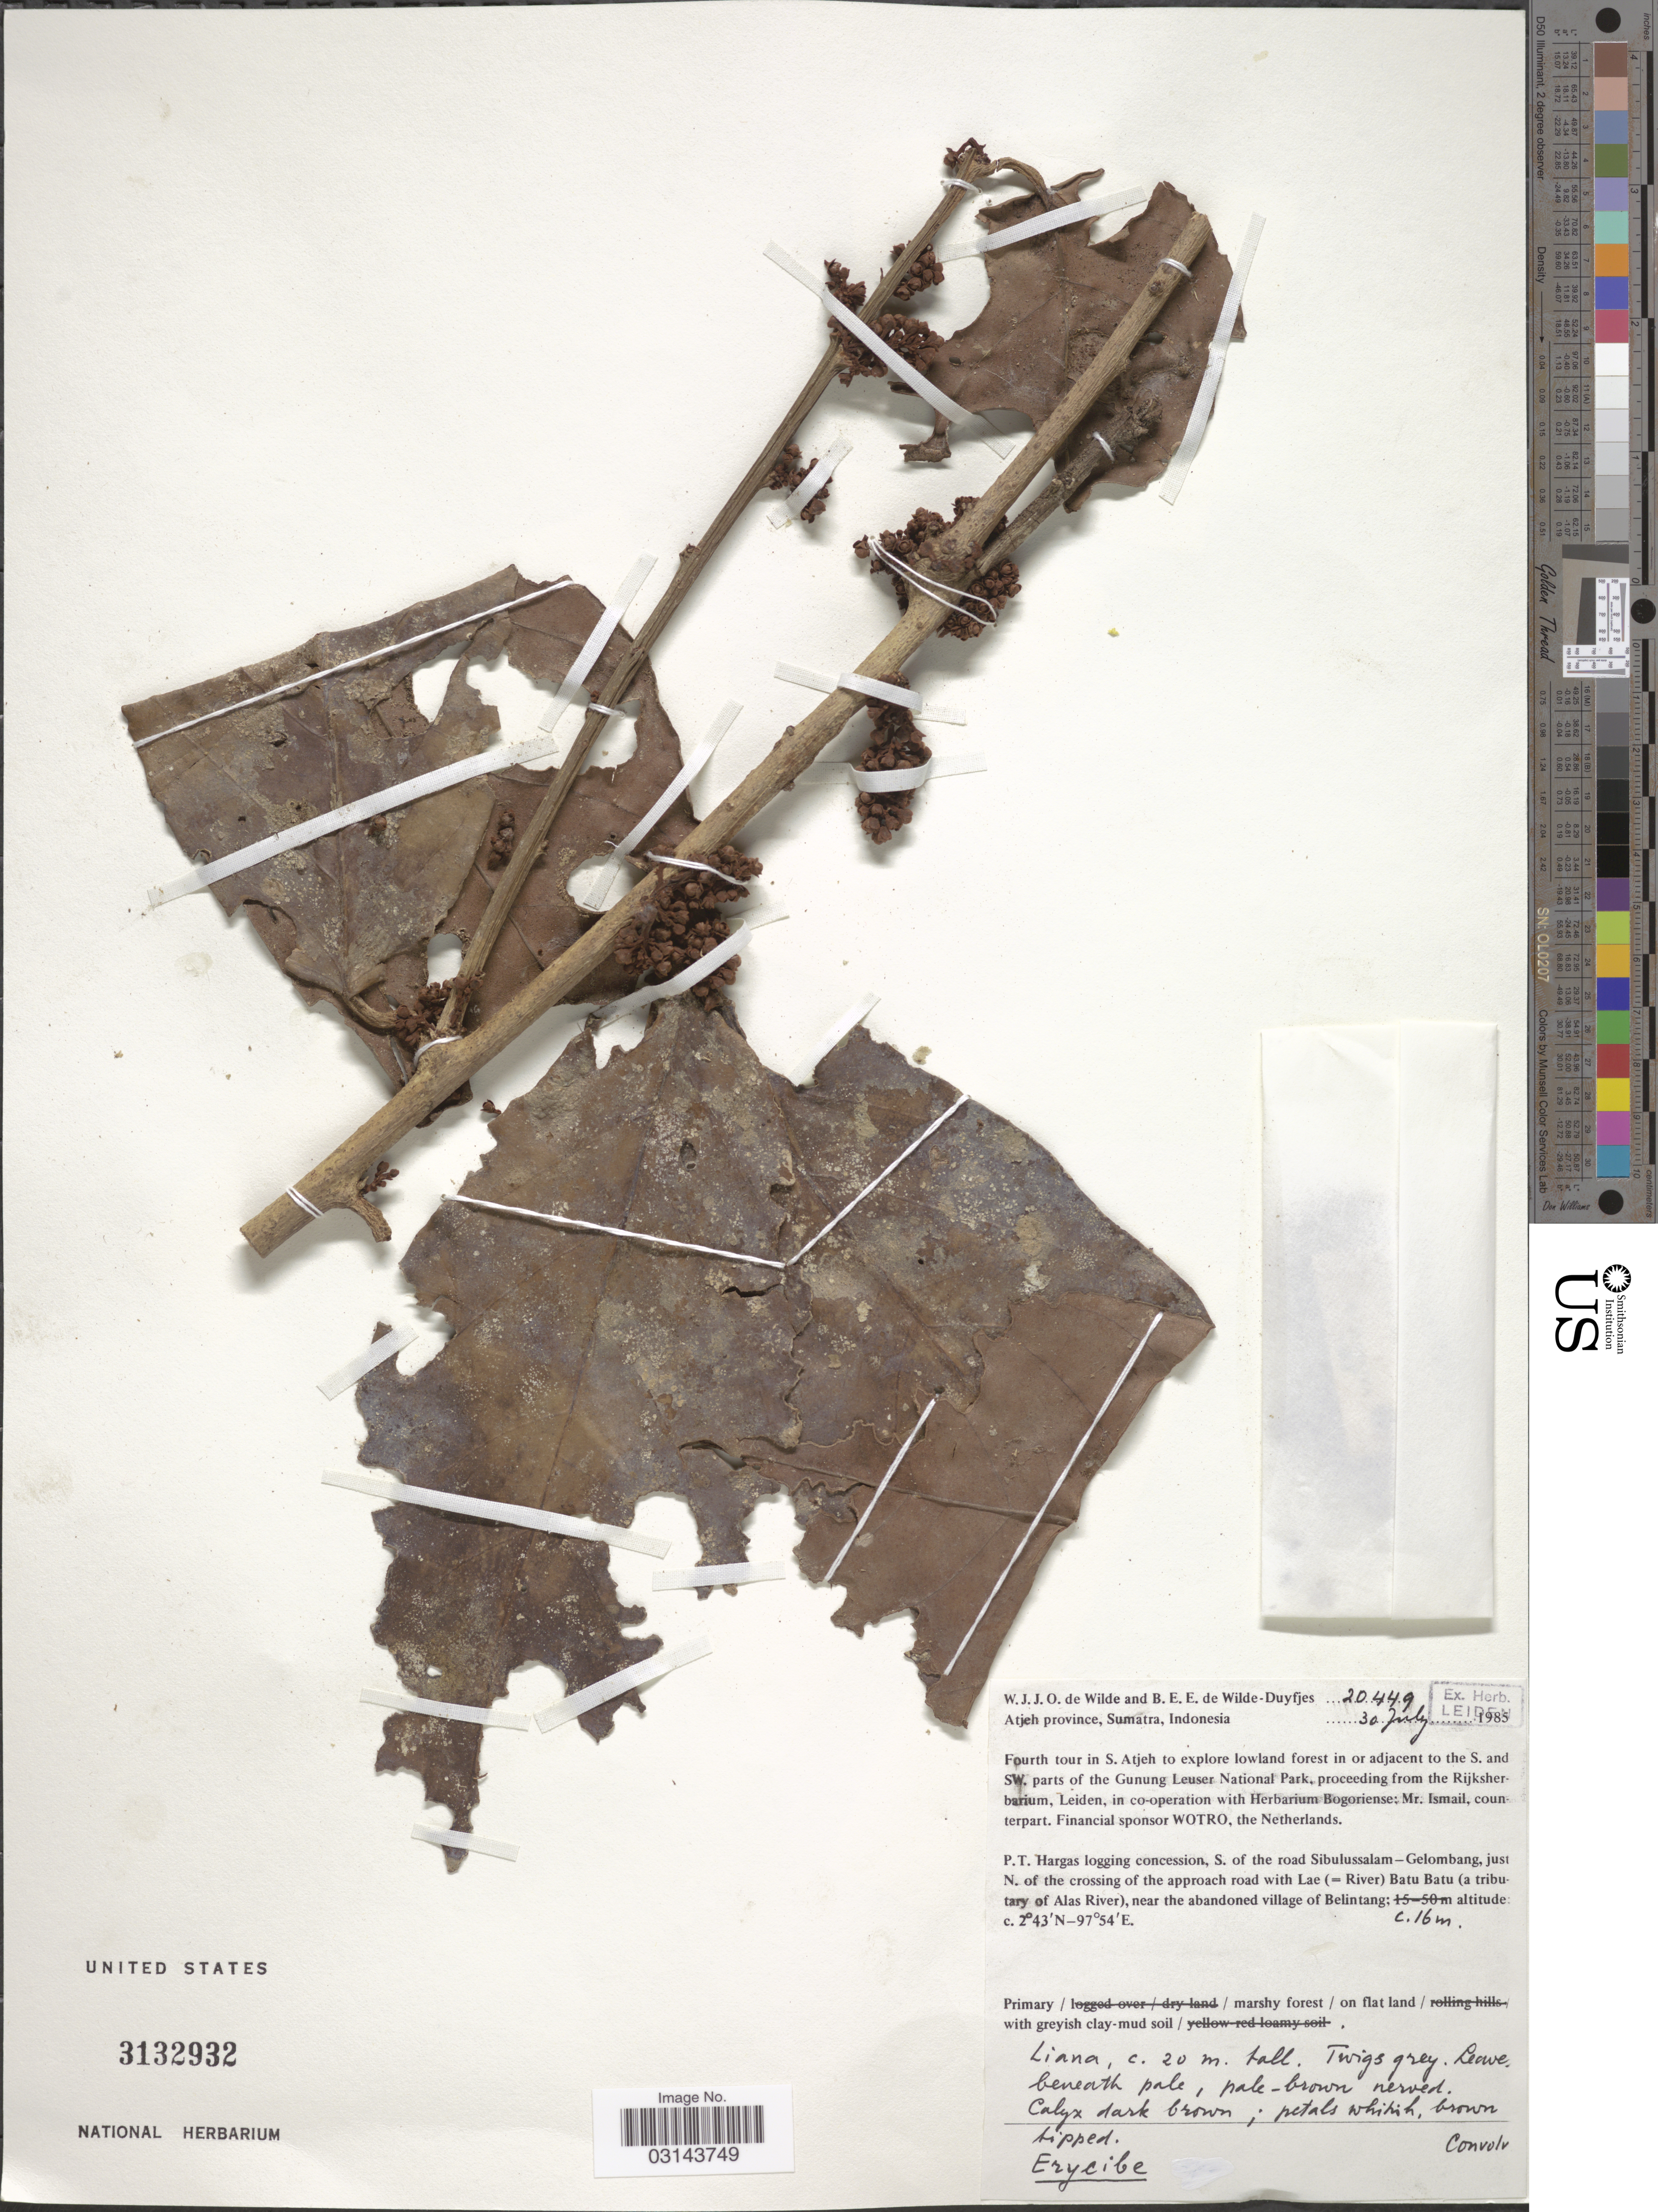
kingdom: Plantae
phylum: Tracheophyta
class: Magnoliopsida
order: Solanales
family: Convolvulaceae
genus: Erycibe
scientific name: Erycibe sp.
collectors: W. J. de Wilde & B. E. de Wilde-Duyfjes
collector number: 20449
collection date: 1985-07-30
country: Indonesia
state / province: Sumatra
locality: Atjeh province. P. T. Hargas logging concession, S. of the road Sibulussalam-Gelombang, just N. of the crossing of the approach road with Lae (= River) Batu Batu (a tributary of Alas River), near the abandoned village of Belintang.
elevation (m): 16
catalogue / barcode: US 3132932